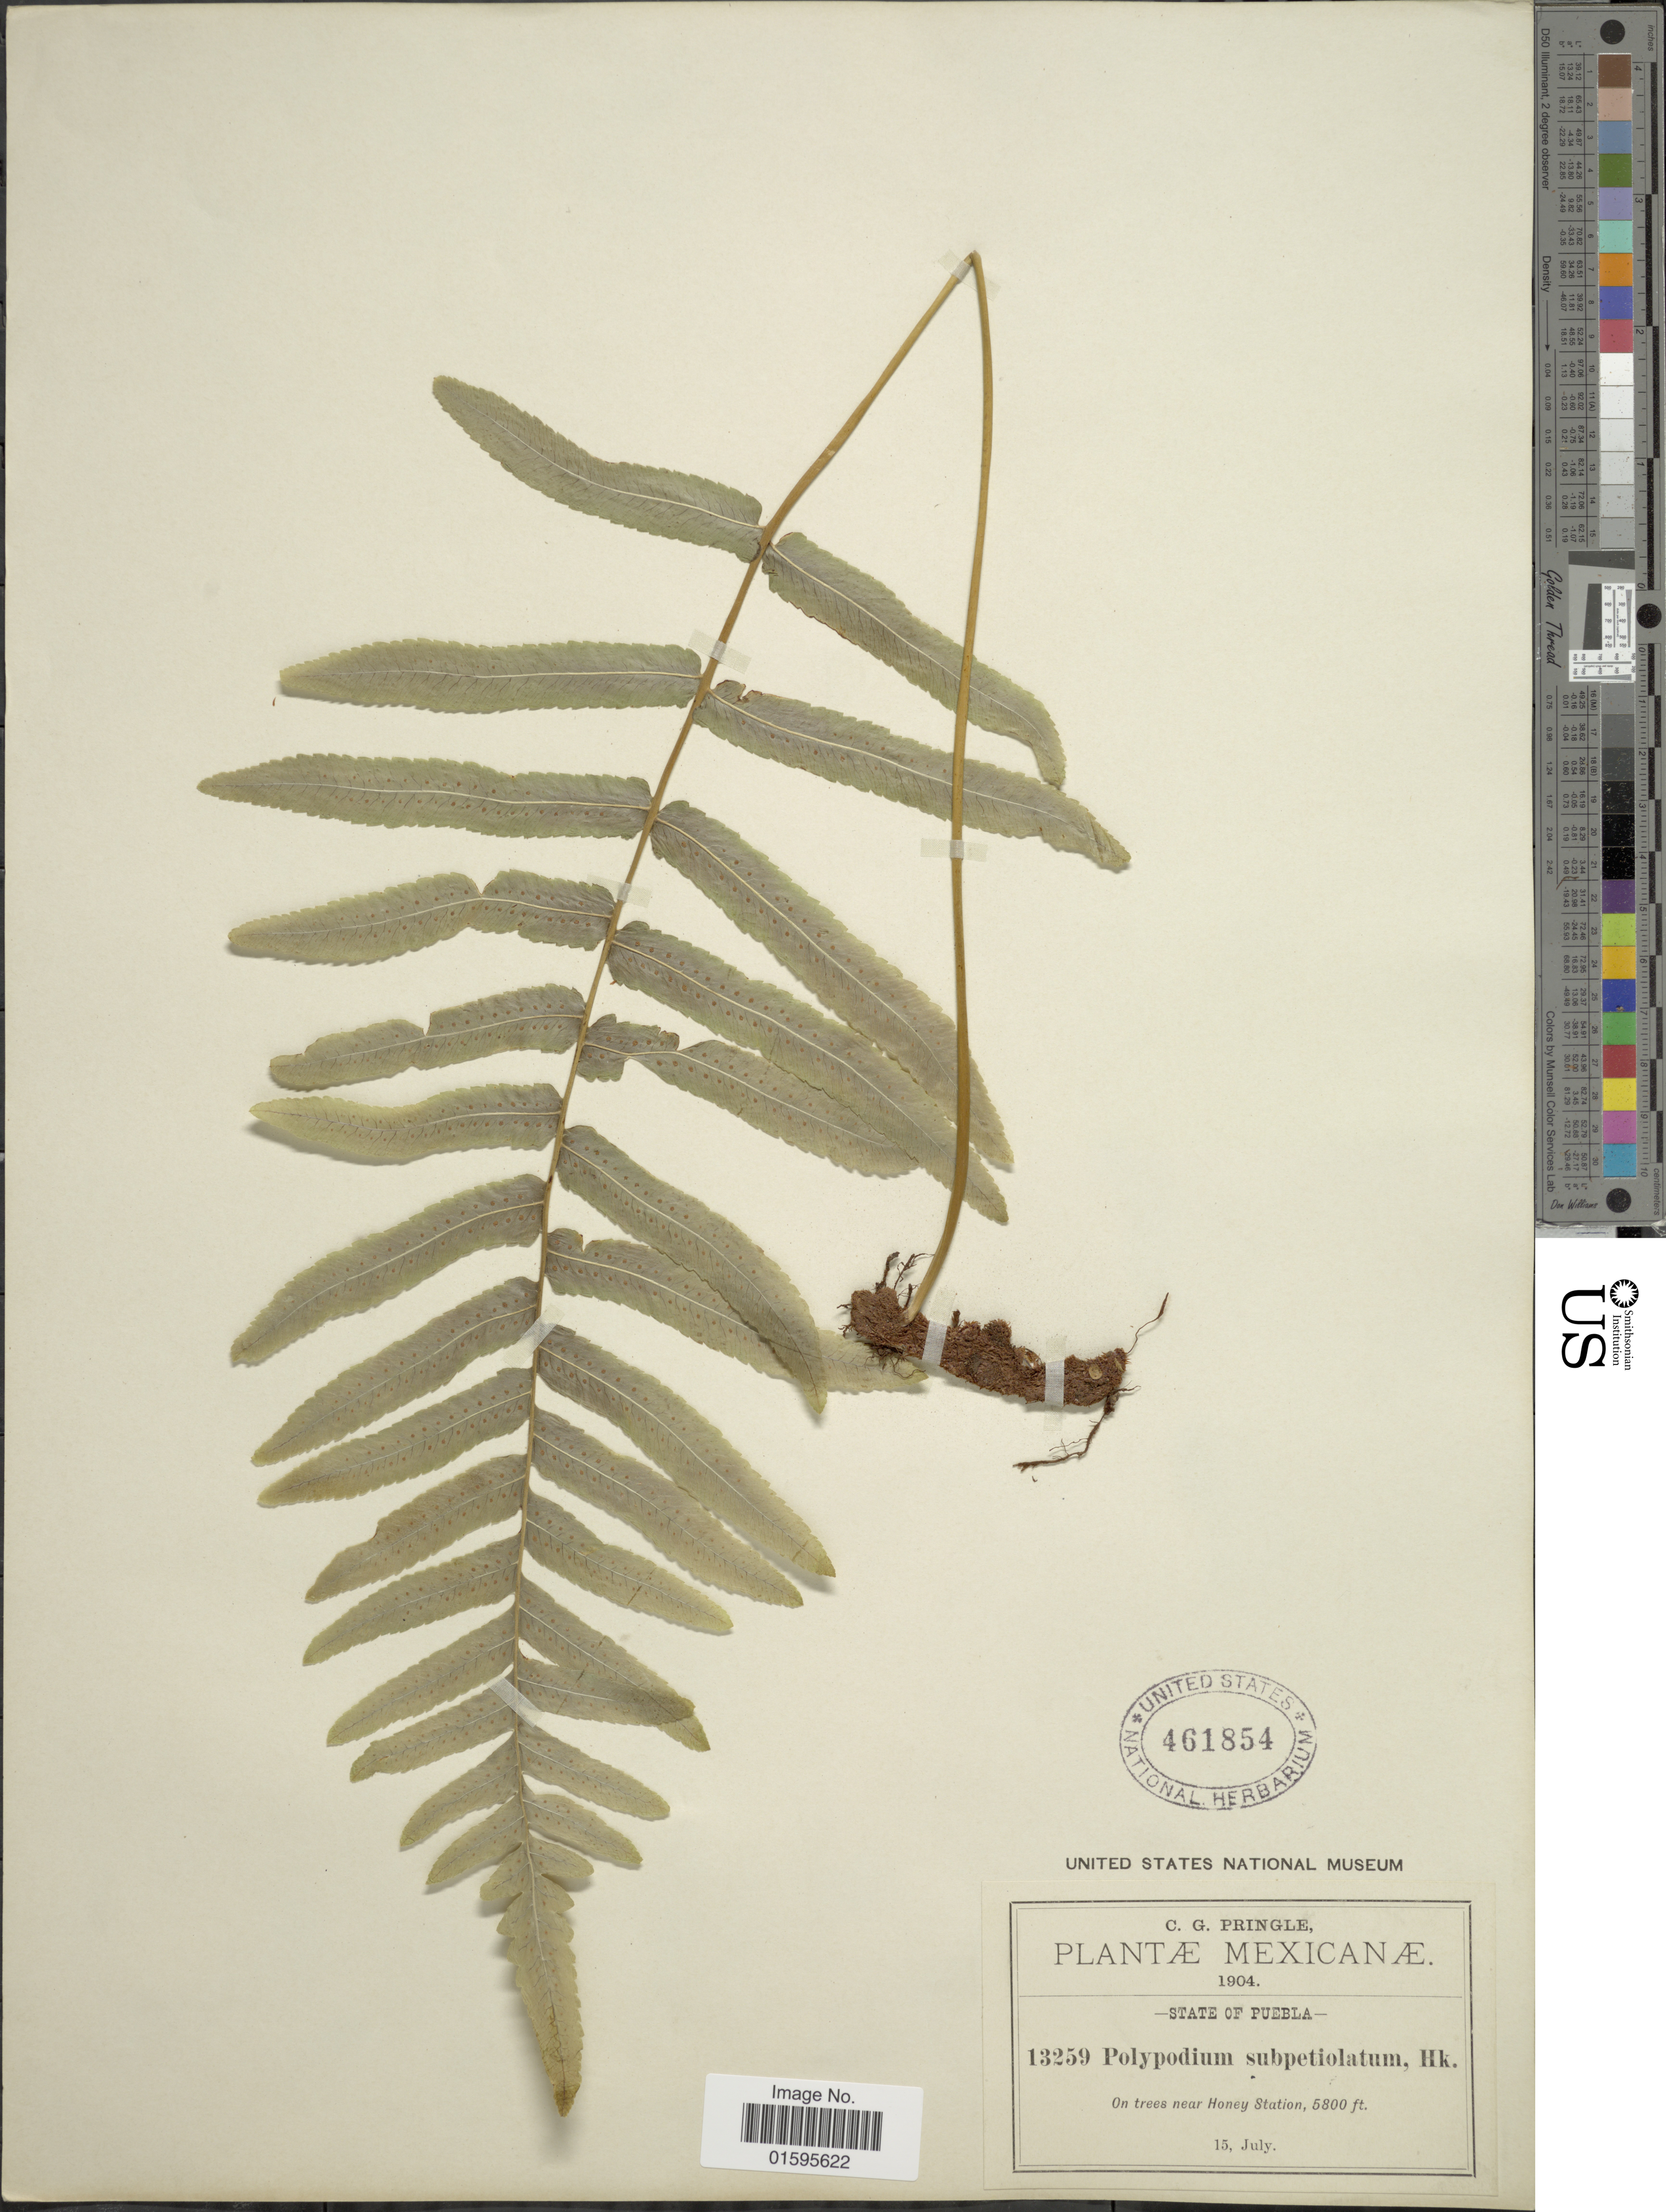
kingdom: Plantae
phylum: Tracheophyta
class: Polypodiopsida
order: Polypodiales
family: Polypodiaceae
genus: Polypodium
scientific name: Polypodium subpetiolatum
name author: Hook.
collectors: C. G. Pringle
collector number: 13259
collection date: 1904-07-15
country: Mexico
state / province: Puebla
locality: Mexicanae, State of Puebla, near Honey Station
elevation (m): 1768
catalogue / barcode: US 461854